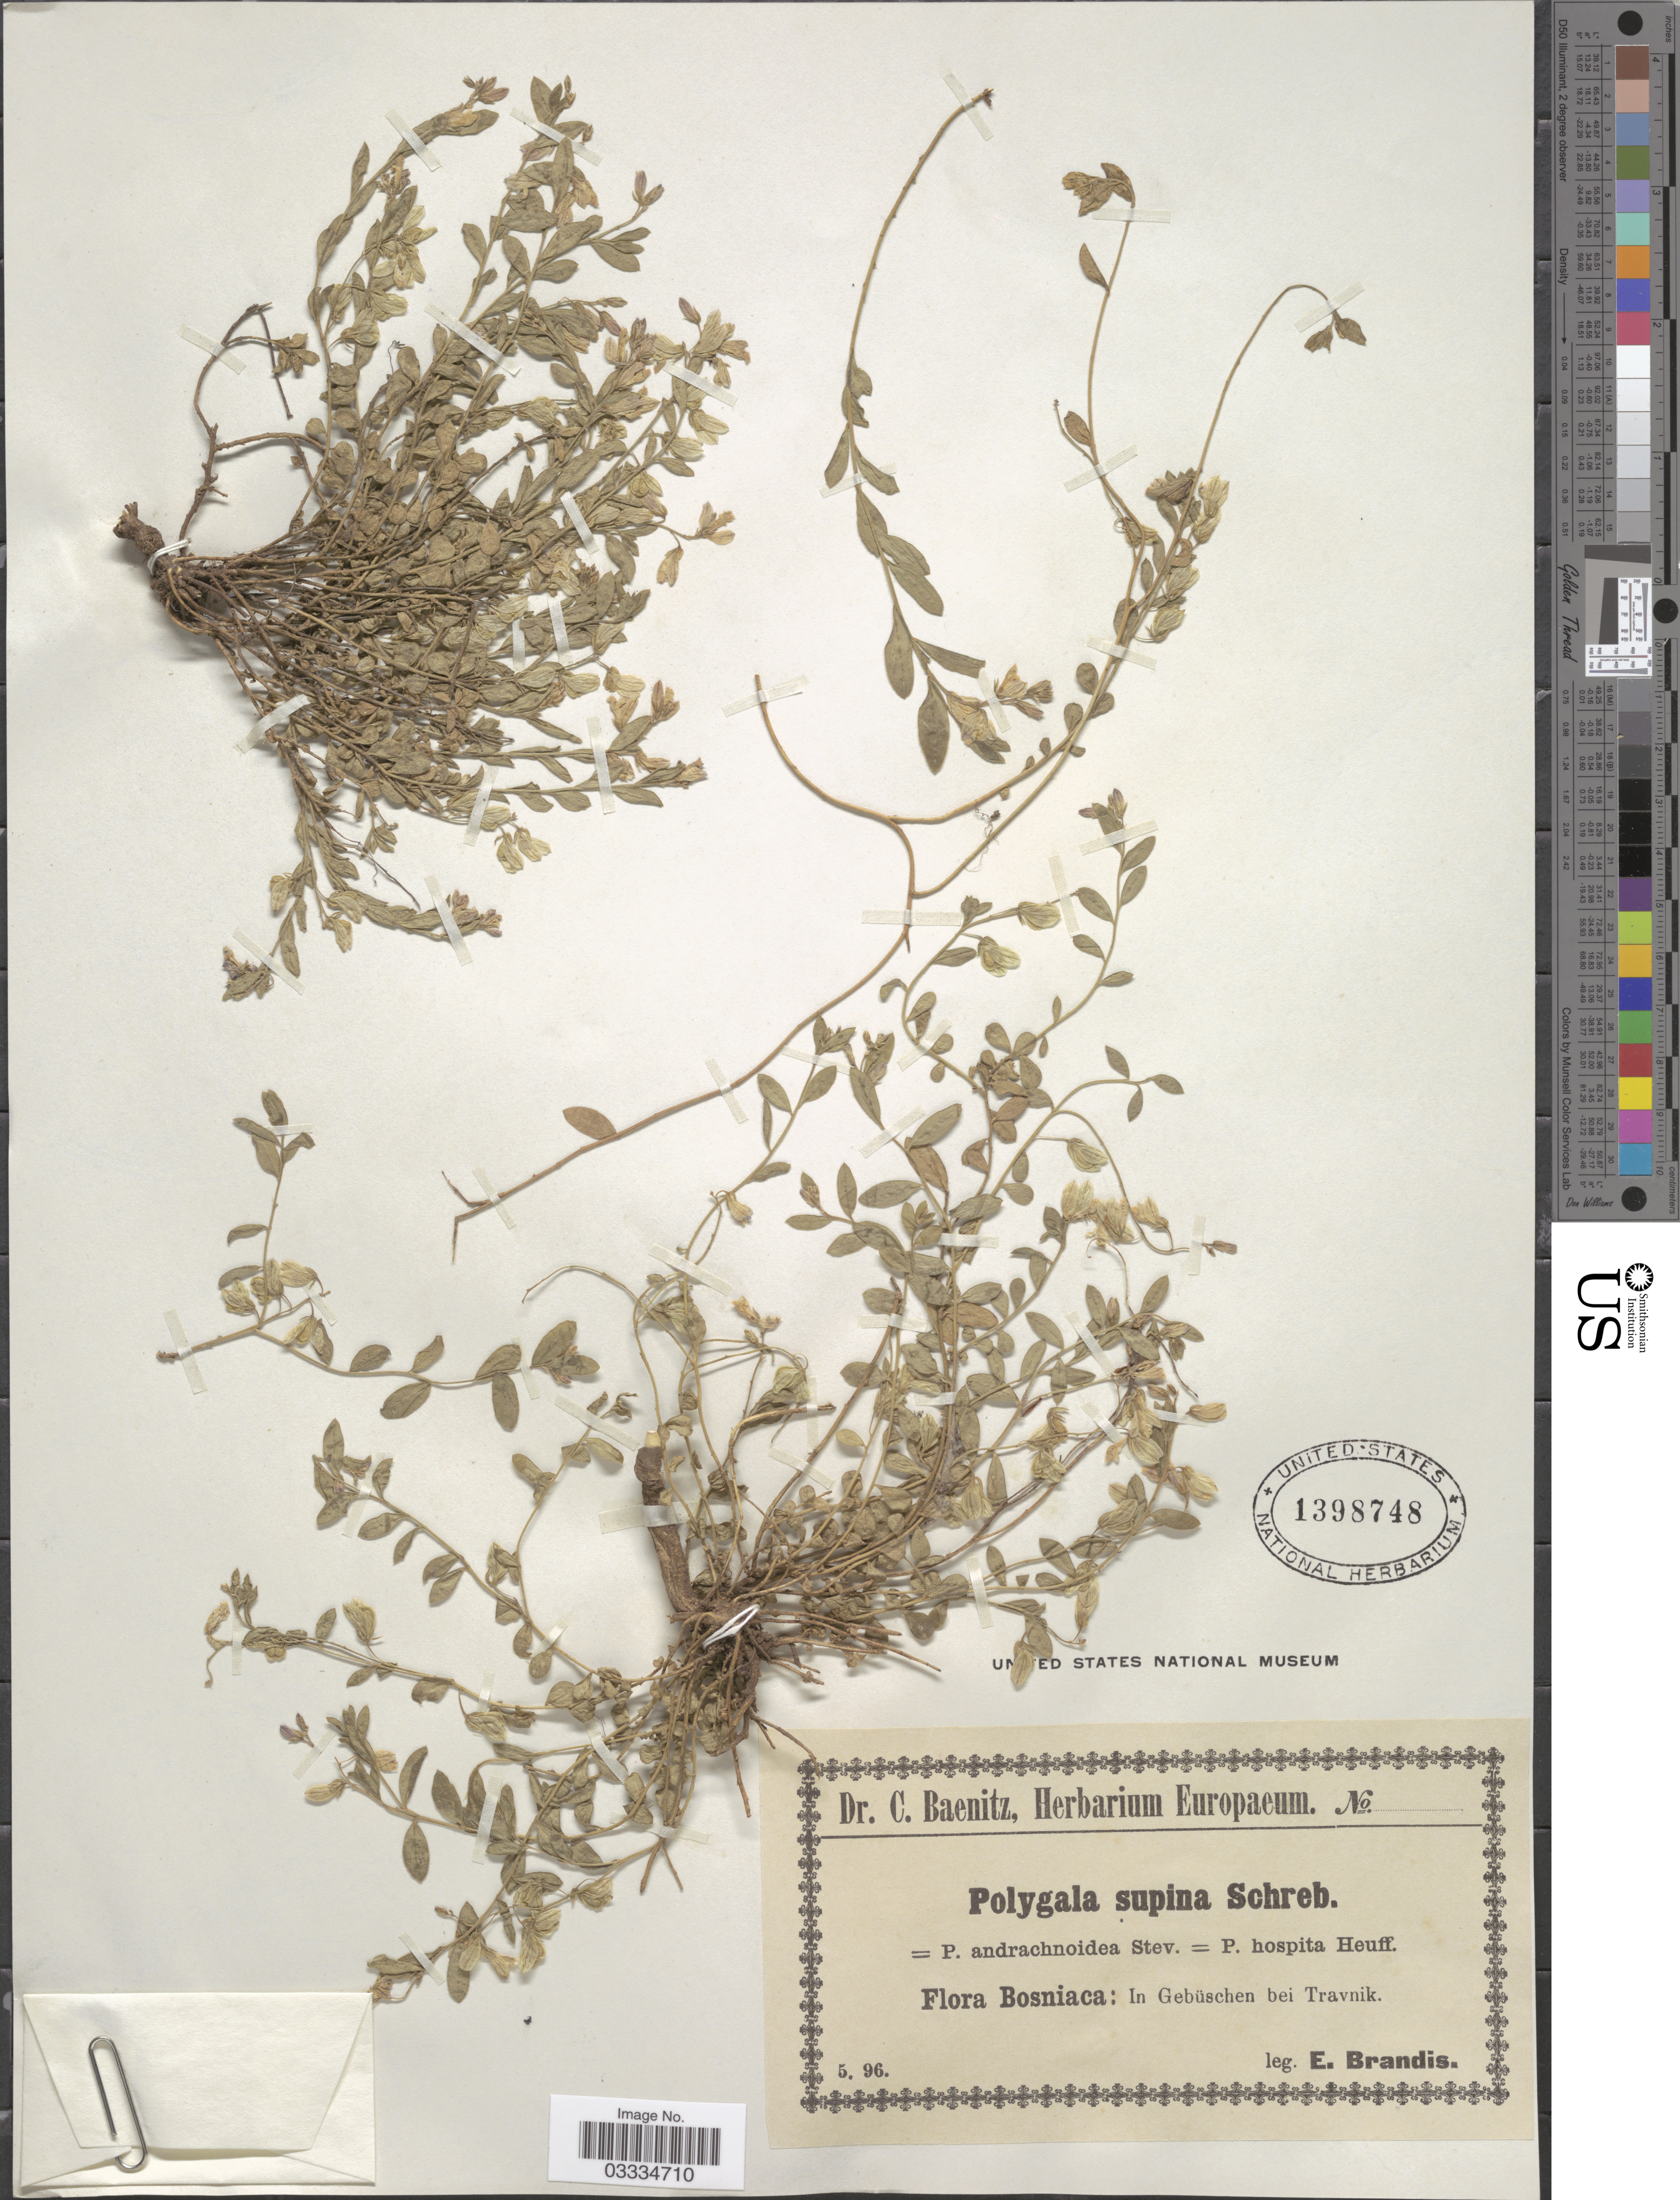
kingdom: Plantae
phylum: Tracheophyta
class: Magnoliopsida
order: Fabales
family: Polygalaceae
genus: Polygala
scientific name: Polygala supina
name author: Schreb.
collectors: E. Brandis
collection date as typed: Transcribed d/m/y: /5/96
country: Bosnia and Herzegovina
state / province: Srpska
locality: Bosniaca: In Gebüschen bei Travnik.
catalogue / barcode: US 1398748